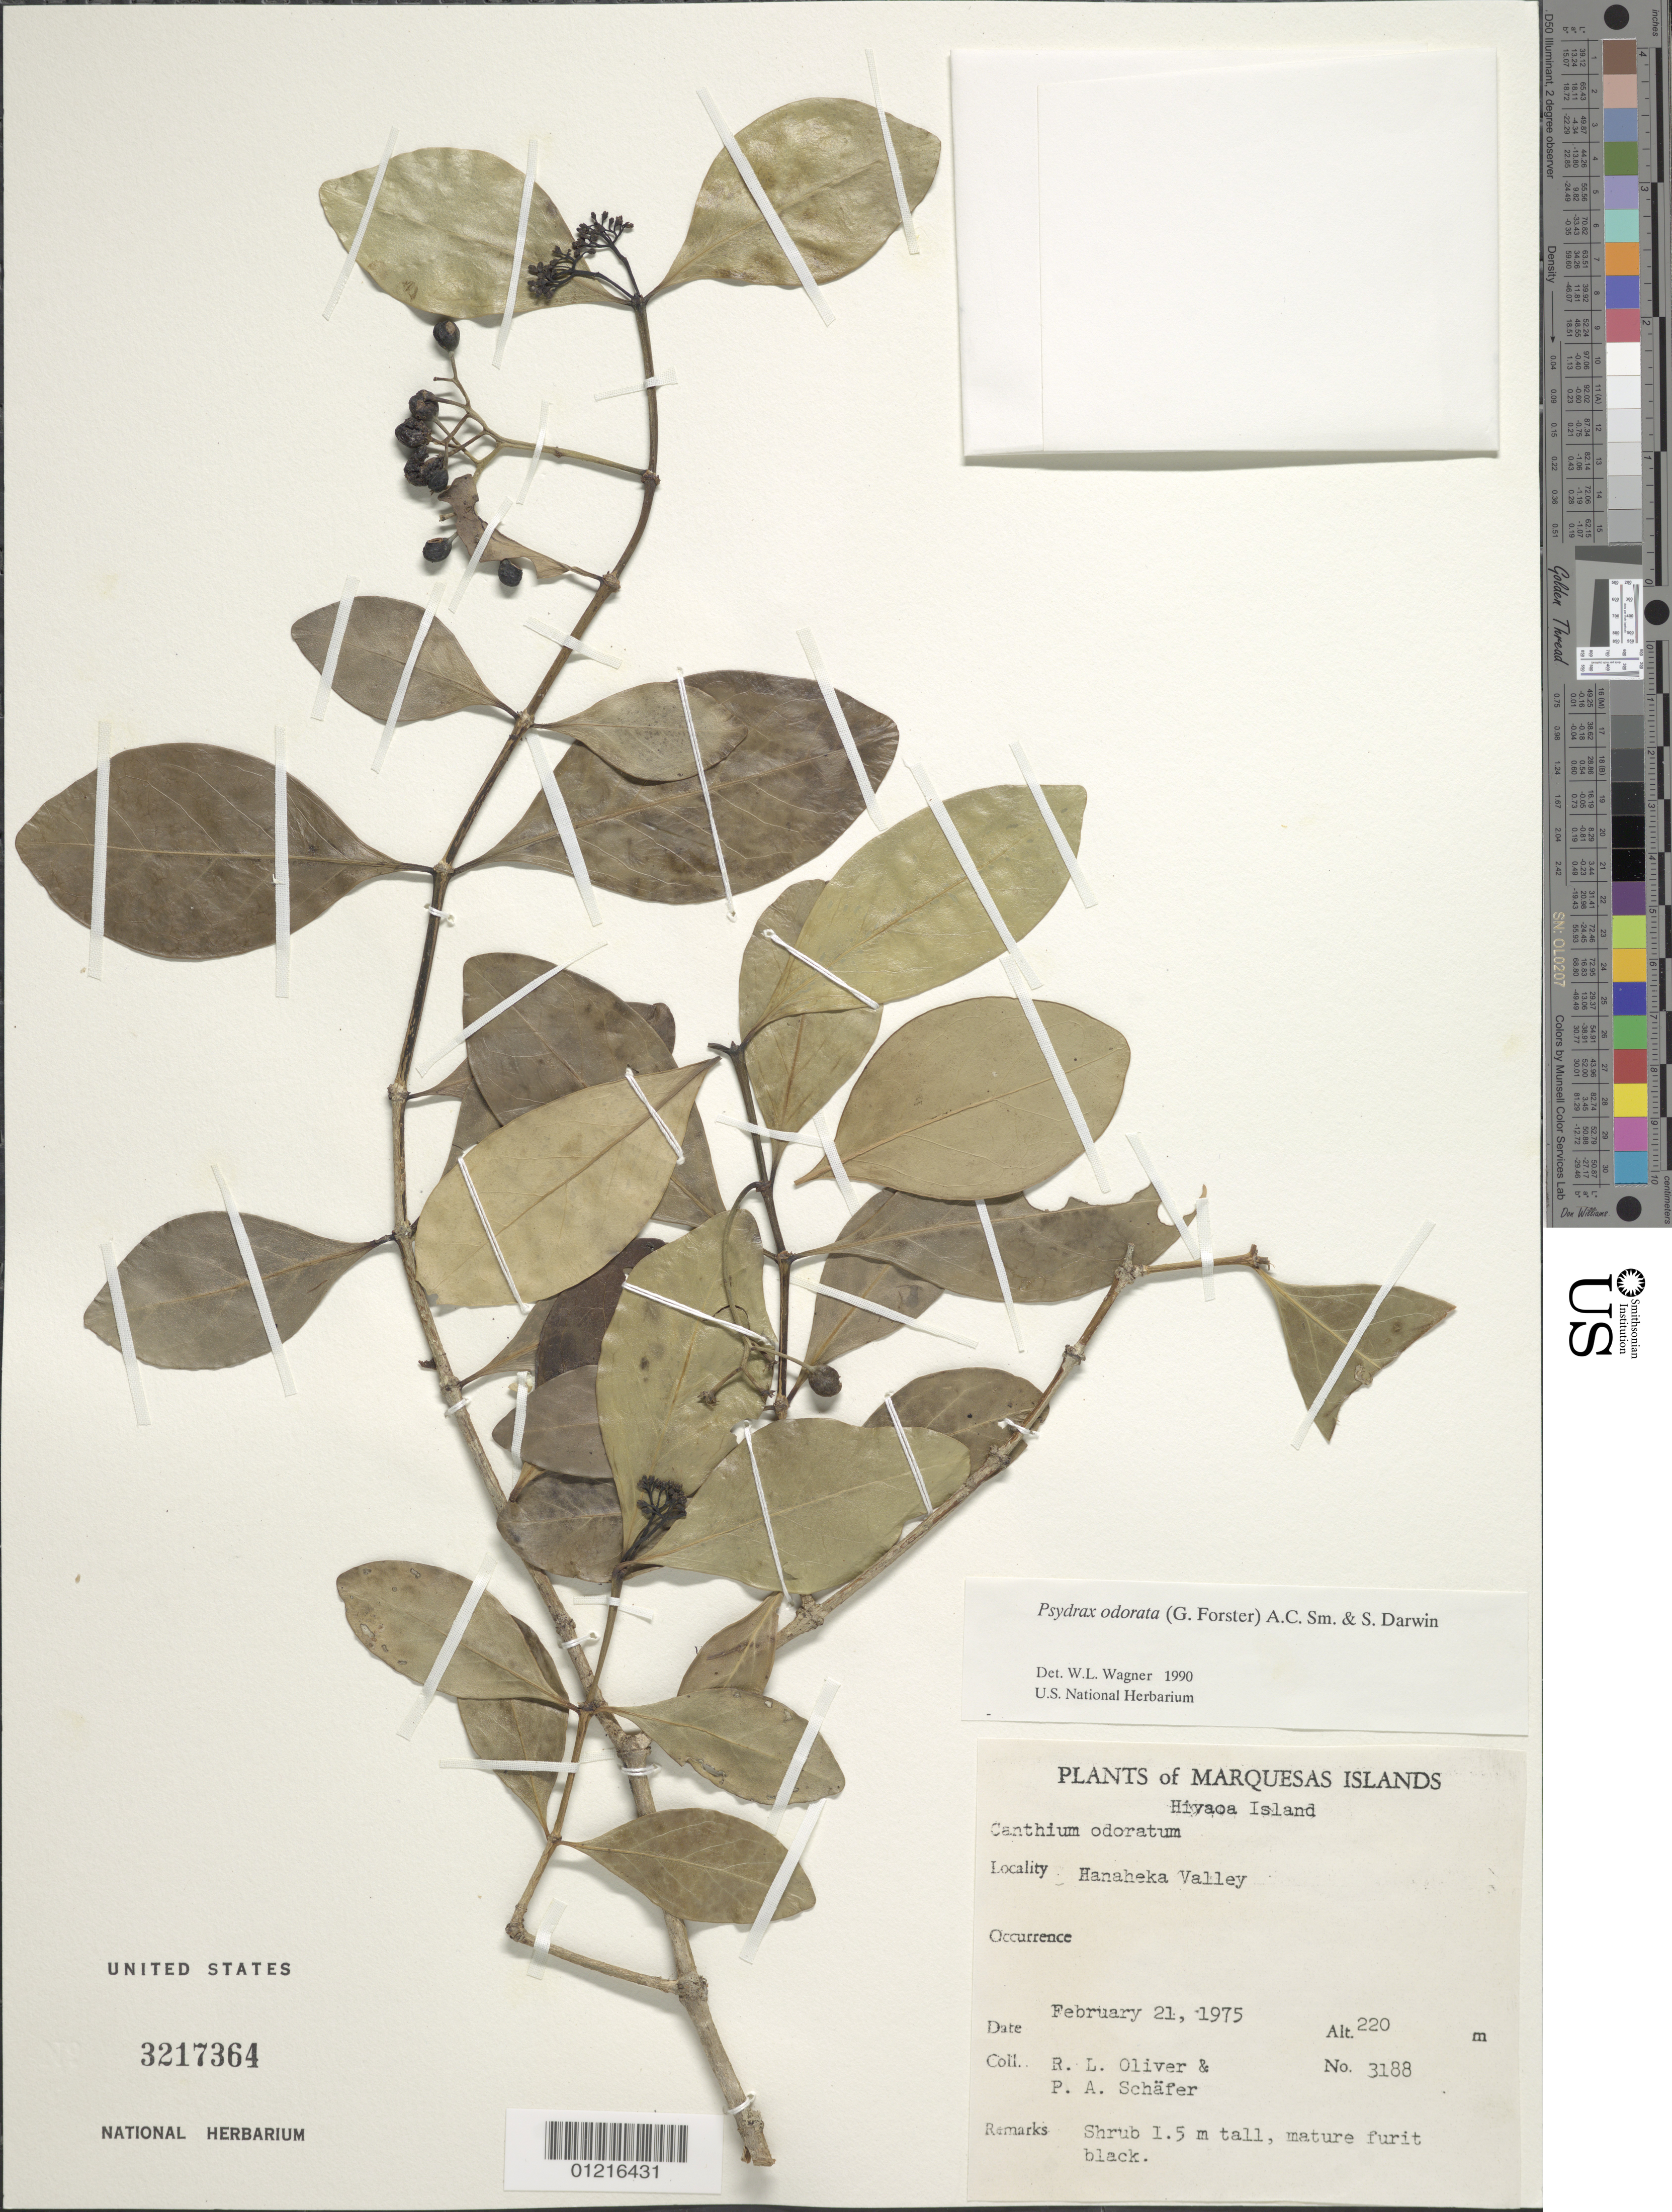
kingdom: Plantae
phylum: Tracheophyta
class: Magnoliopsida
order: Gentianales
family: Rubiaceae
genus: Psydrax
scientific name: Psydrax odorata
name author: (G. Forst.) A.C. Sm. & S.P. Darwin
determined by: Wagner, W. L., (BOT), Smithsonian Institution - National Museum of Natural History (UNITED STATES)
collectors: R. L. Oliver & P. A. Schäfer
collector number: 3188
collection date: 1975-02-21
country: French Polynesia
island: Hiva Oa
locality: Hanaheka Valley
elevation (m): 220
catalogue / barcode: US 3217364